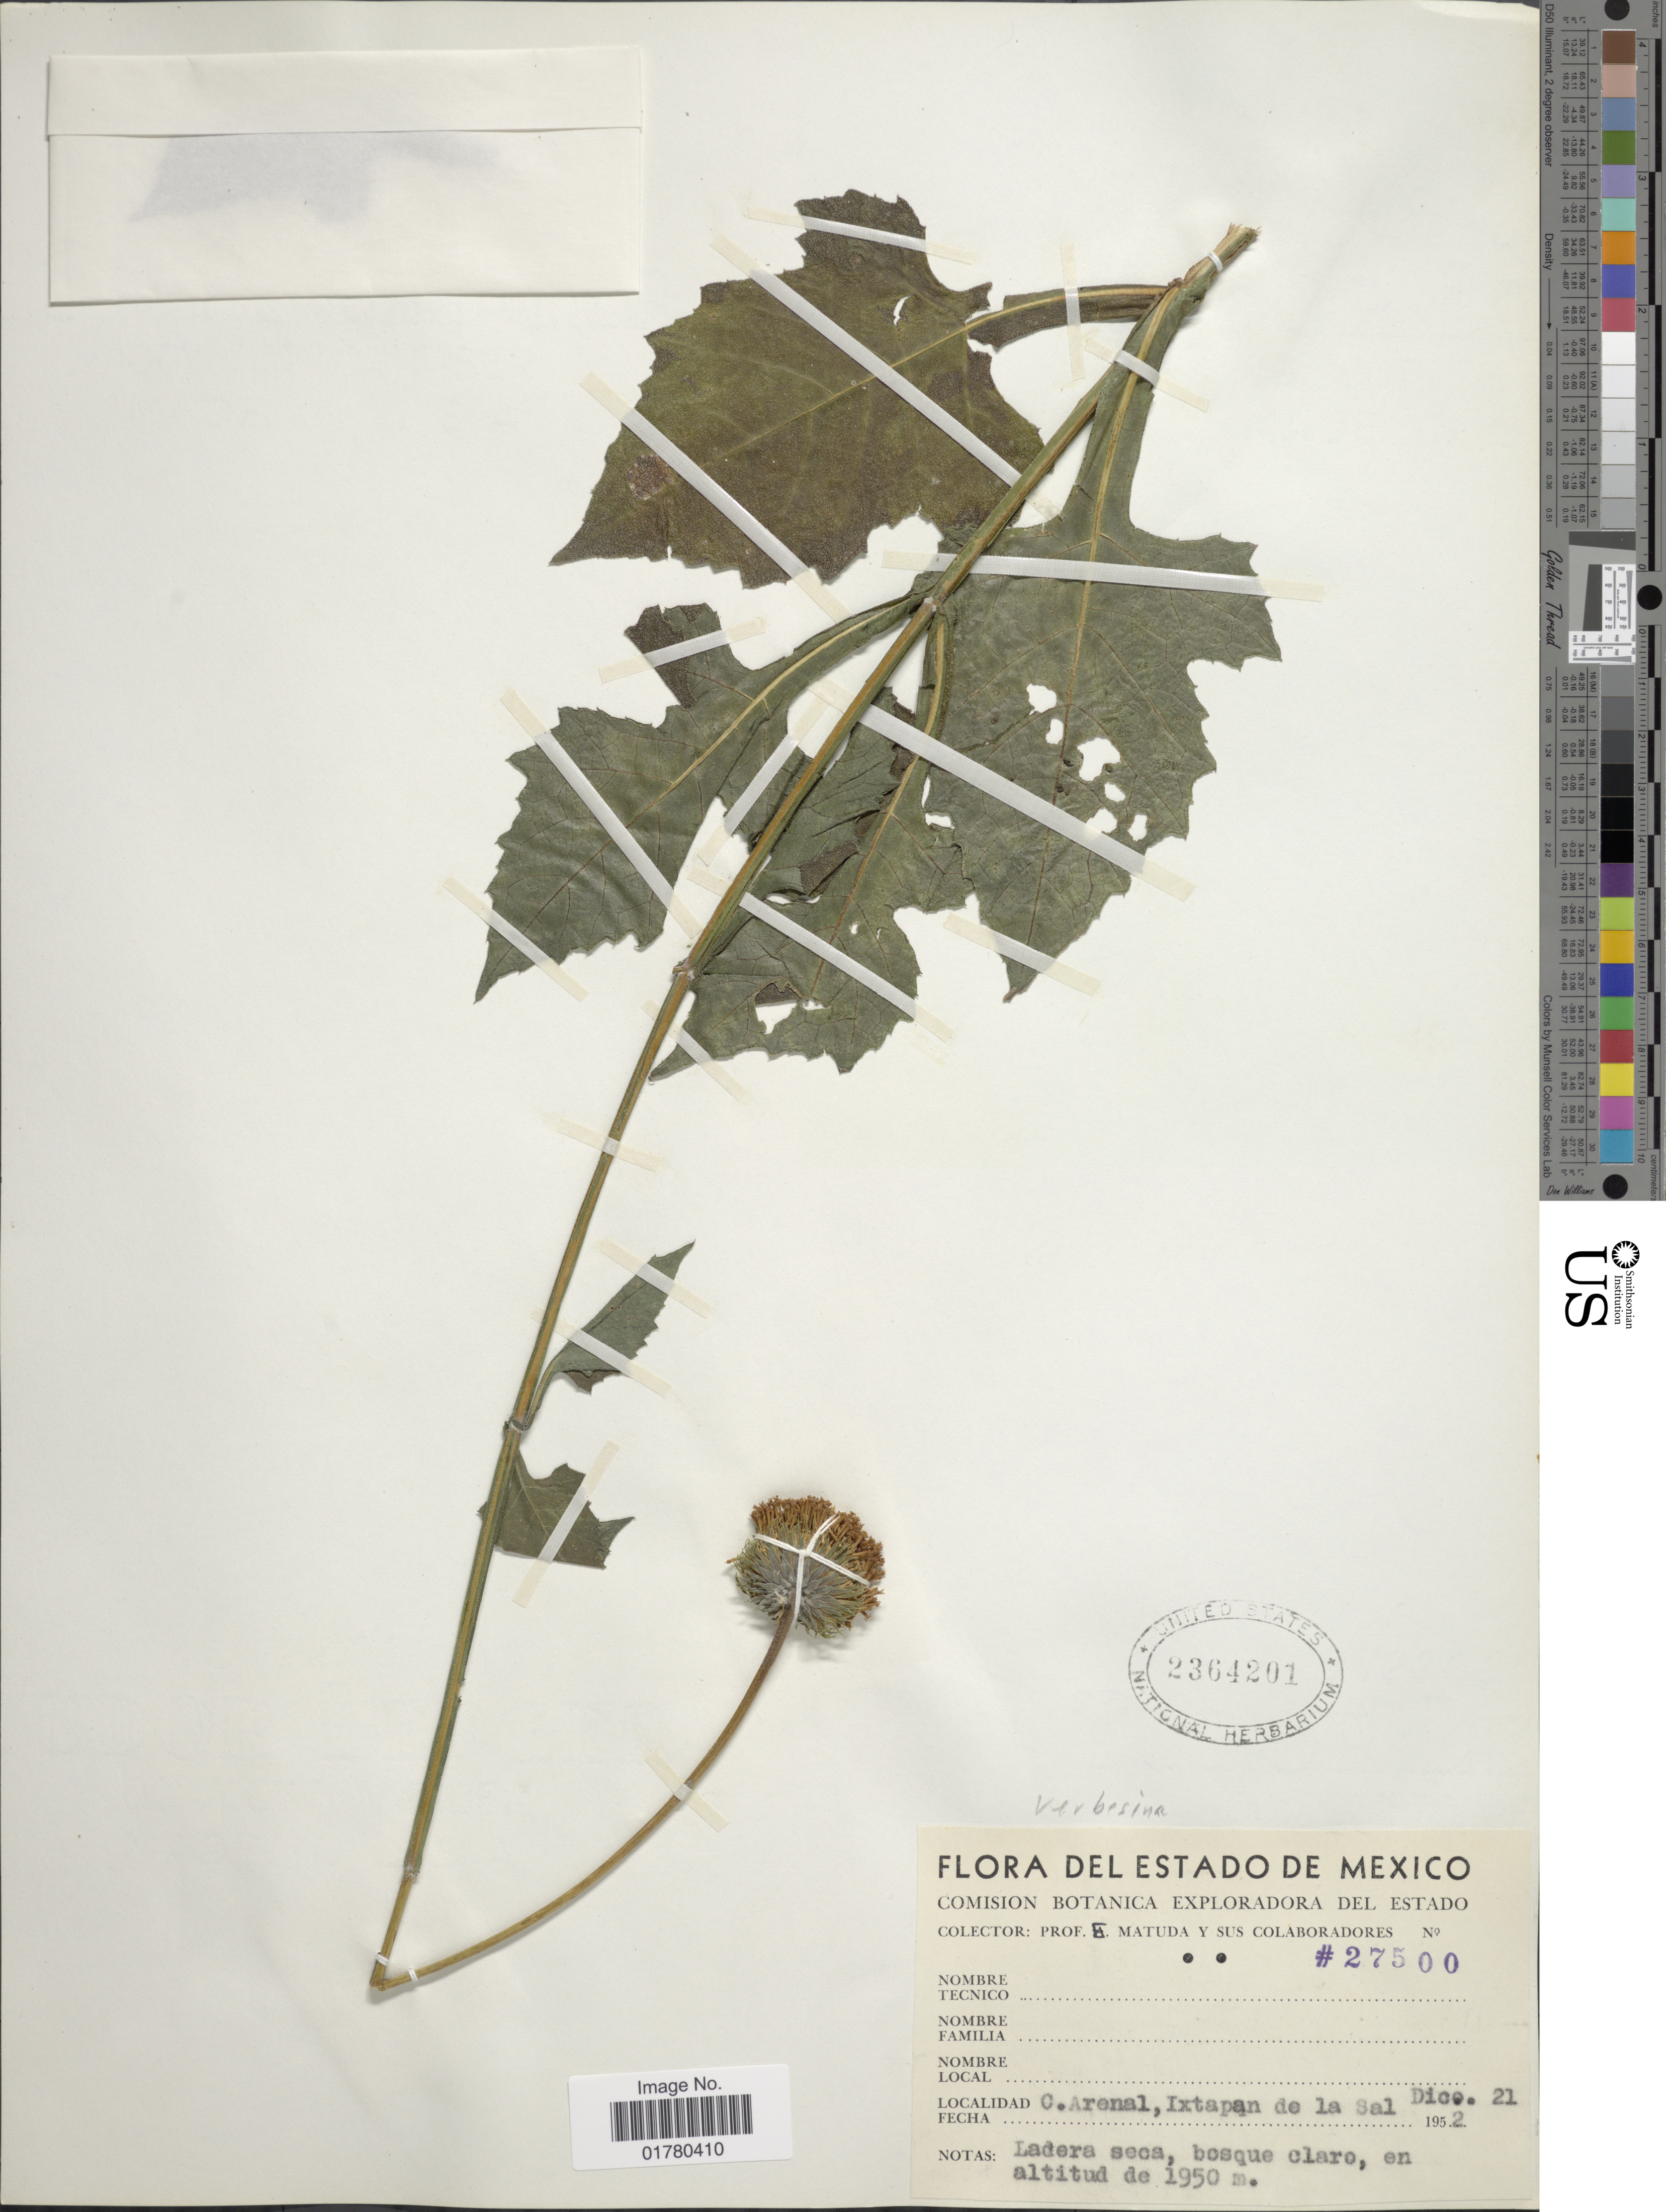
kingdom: Plantae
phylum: Tracheophyta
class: Magnoliopsida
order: Asterales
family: Asteraceae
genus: Verbesina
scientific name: Verbesina sp.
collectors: E. Matuda & et al.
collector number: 27500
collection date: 1952-12-21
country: Mexico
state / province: México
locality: C. Arenal, Ixtapan de la Sal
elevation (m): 1950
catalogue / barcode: US 2364201